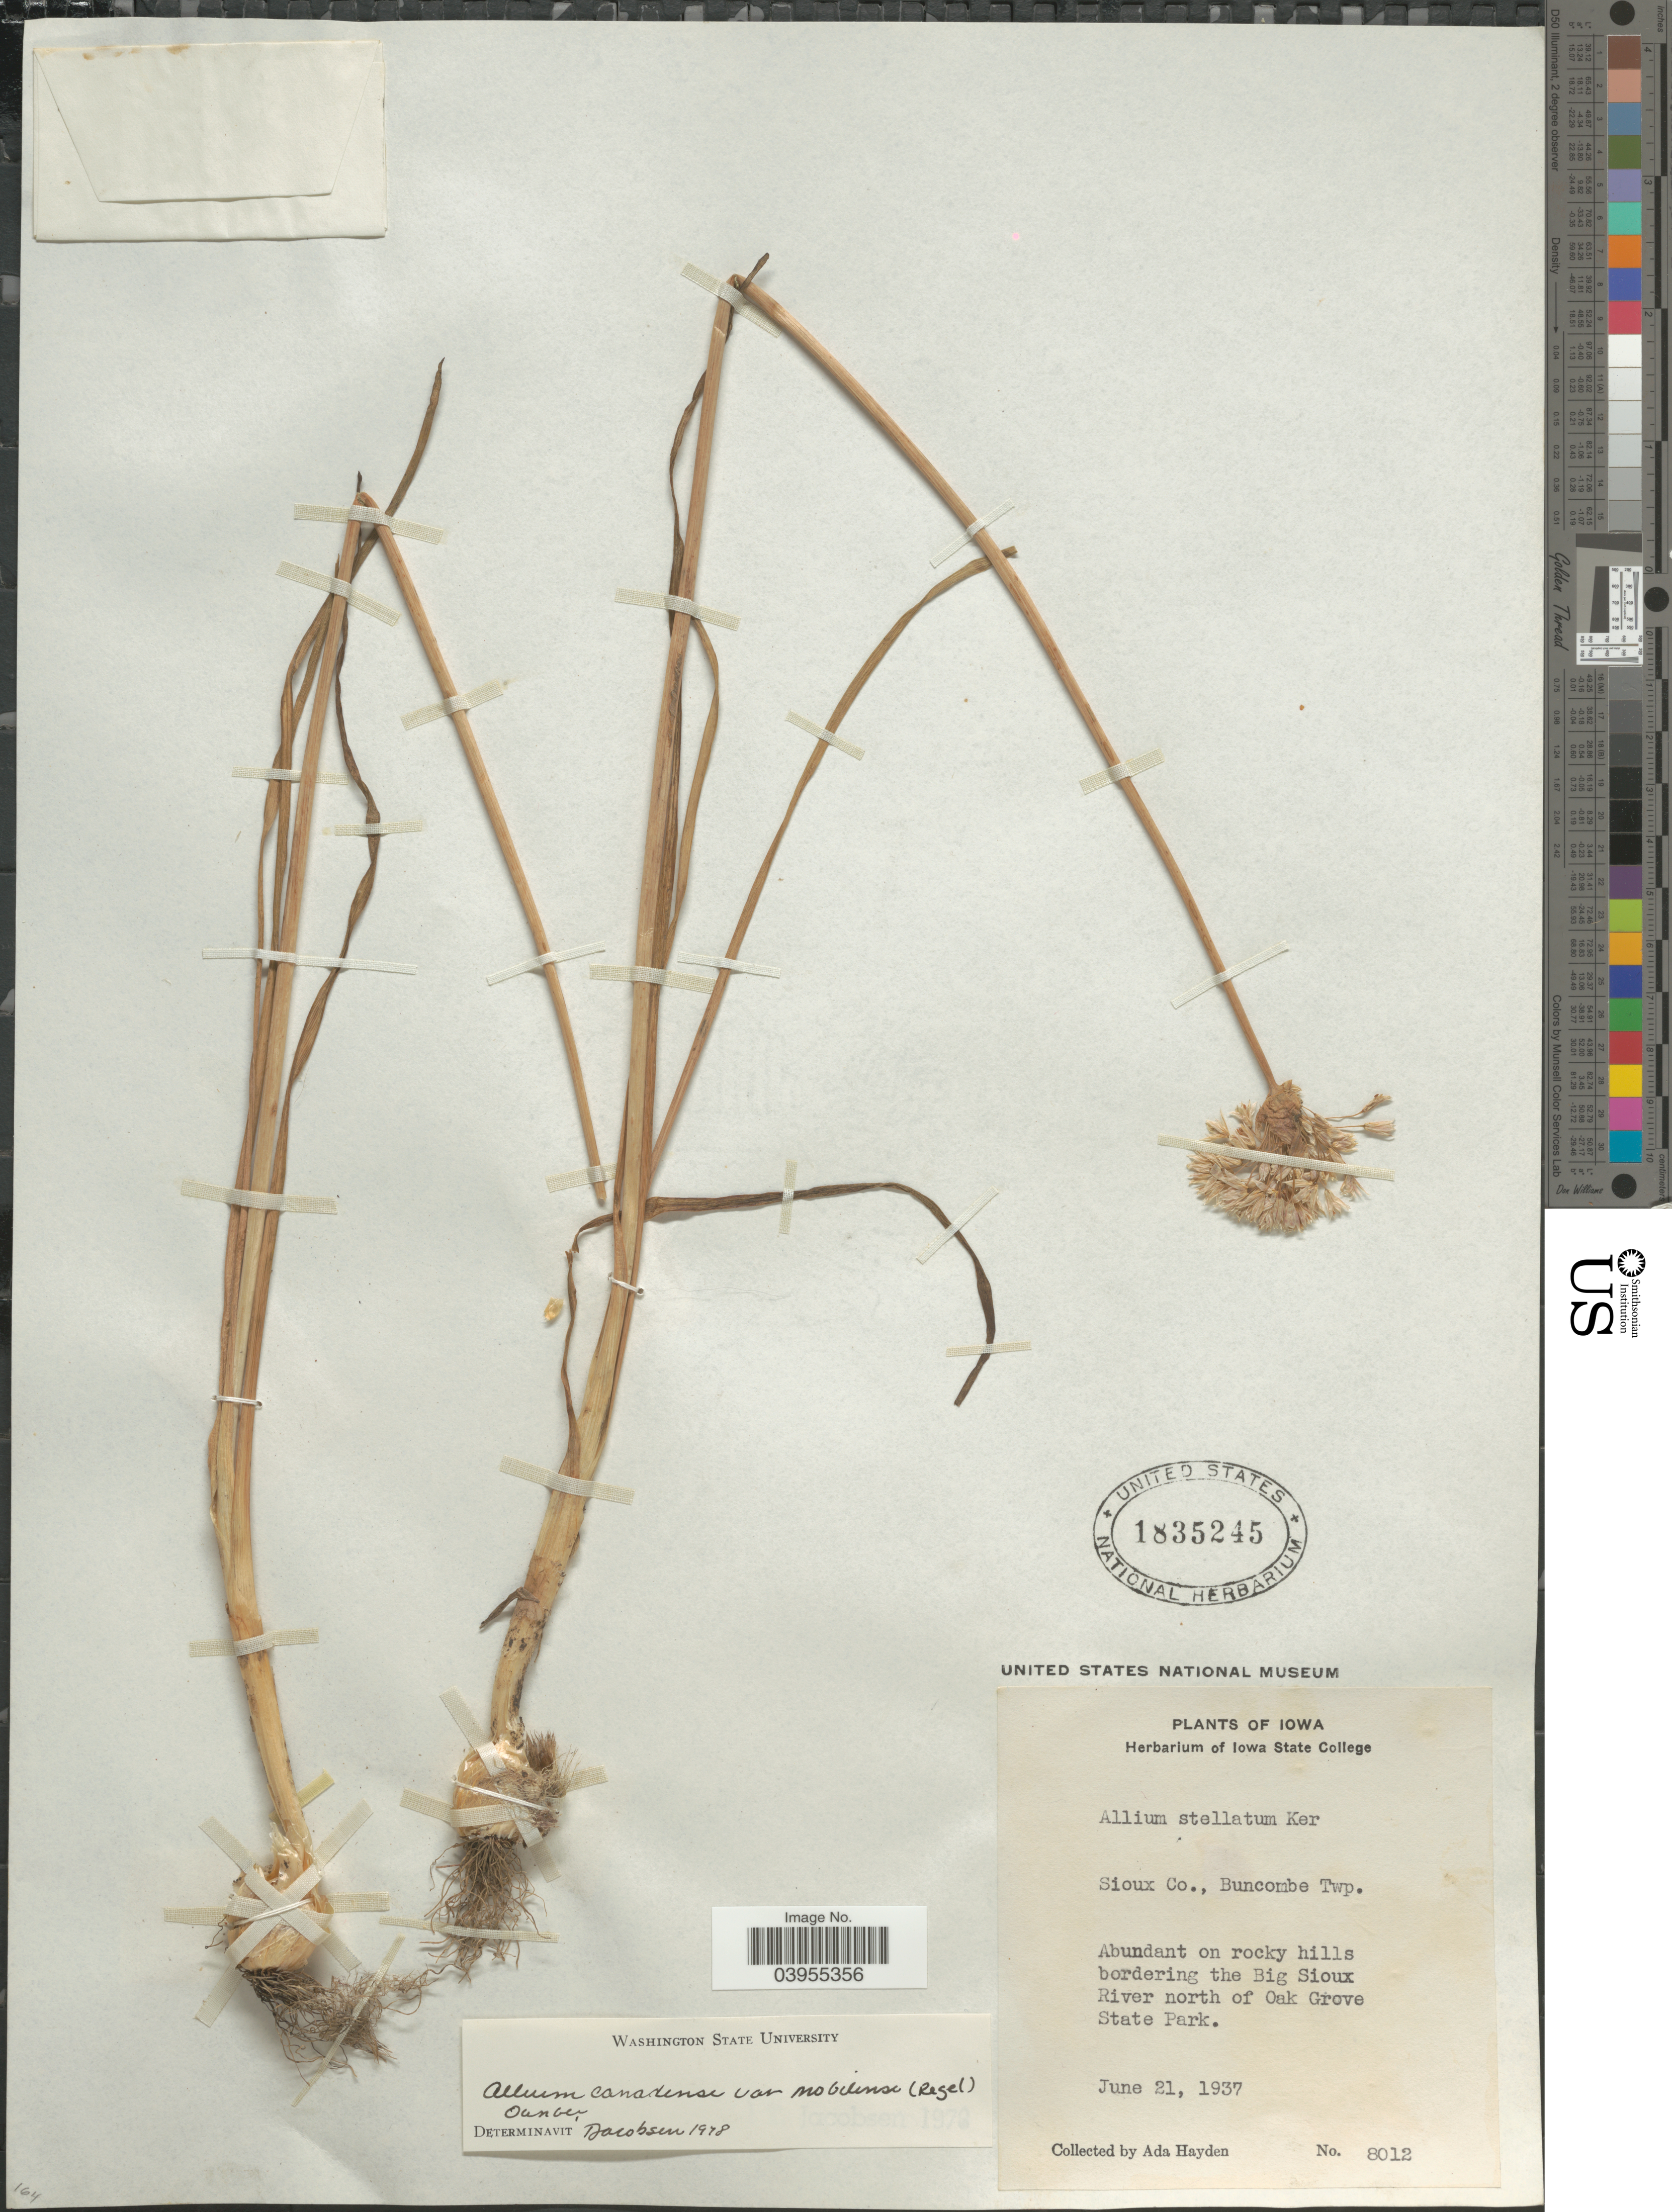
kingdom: Plantae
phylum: Tracheophyta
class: Liliopsida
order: Asparagales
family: Amaryllidaceae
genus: Allium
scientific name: Allium canadense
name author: L.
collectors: Ada Hayden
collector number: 8012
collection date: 1937-06-21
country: United States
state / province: Iowa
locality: Sioux Co., Buncombe Twp. Bordering the Big Sioux River north of Oak Grove State Park.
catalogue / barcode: US 1835245